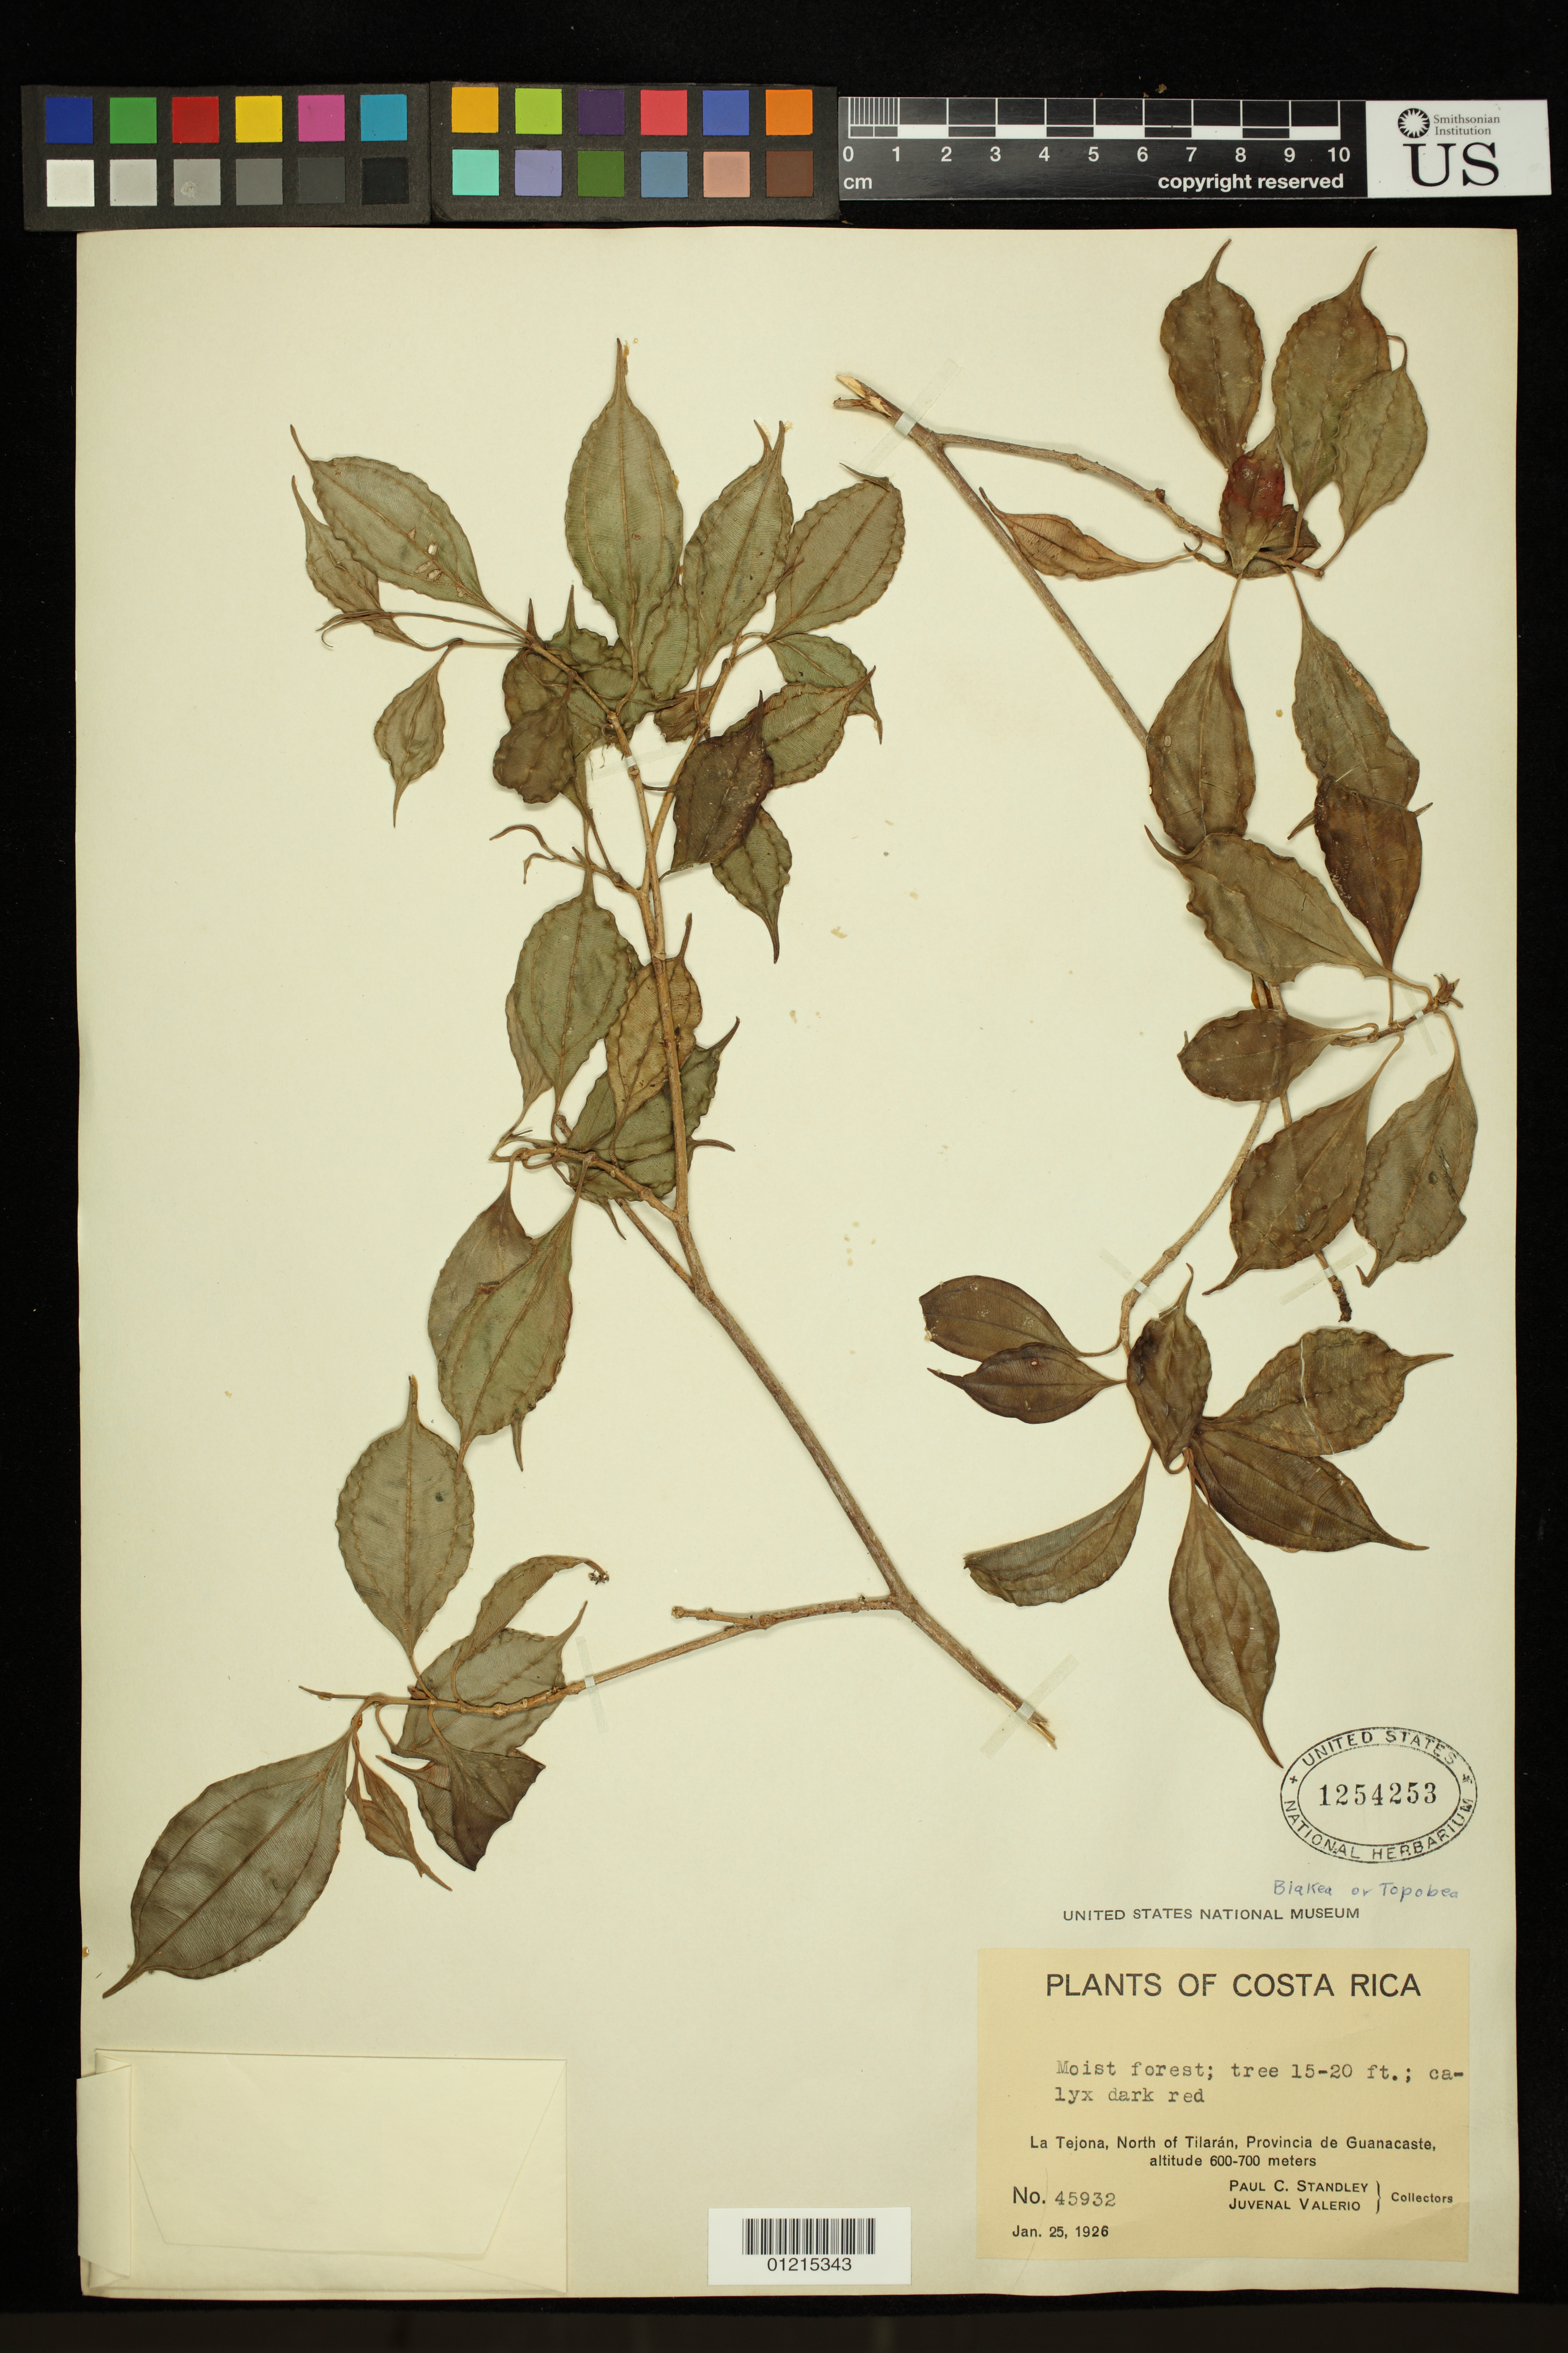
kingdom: Plantae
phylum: Tracheophyta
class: Magnoliopsida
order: Myrtales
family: Melastomataceae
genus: Blakea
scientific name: Blakea sp.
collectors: P. C. Standley & J. Valerio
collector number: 45932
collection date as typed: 25 Jan 1926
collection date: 1926-01-25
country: Costa Rica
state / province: Guanacaste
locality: La Tejona, North of Tilarán.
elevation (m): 600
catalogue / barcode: US 1254253